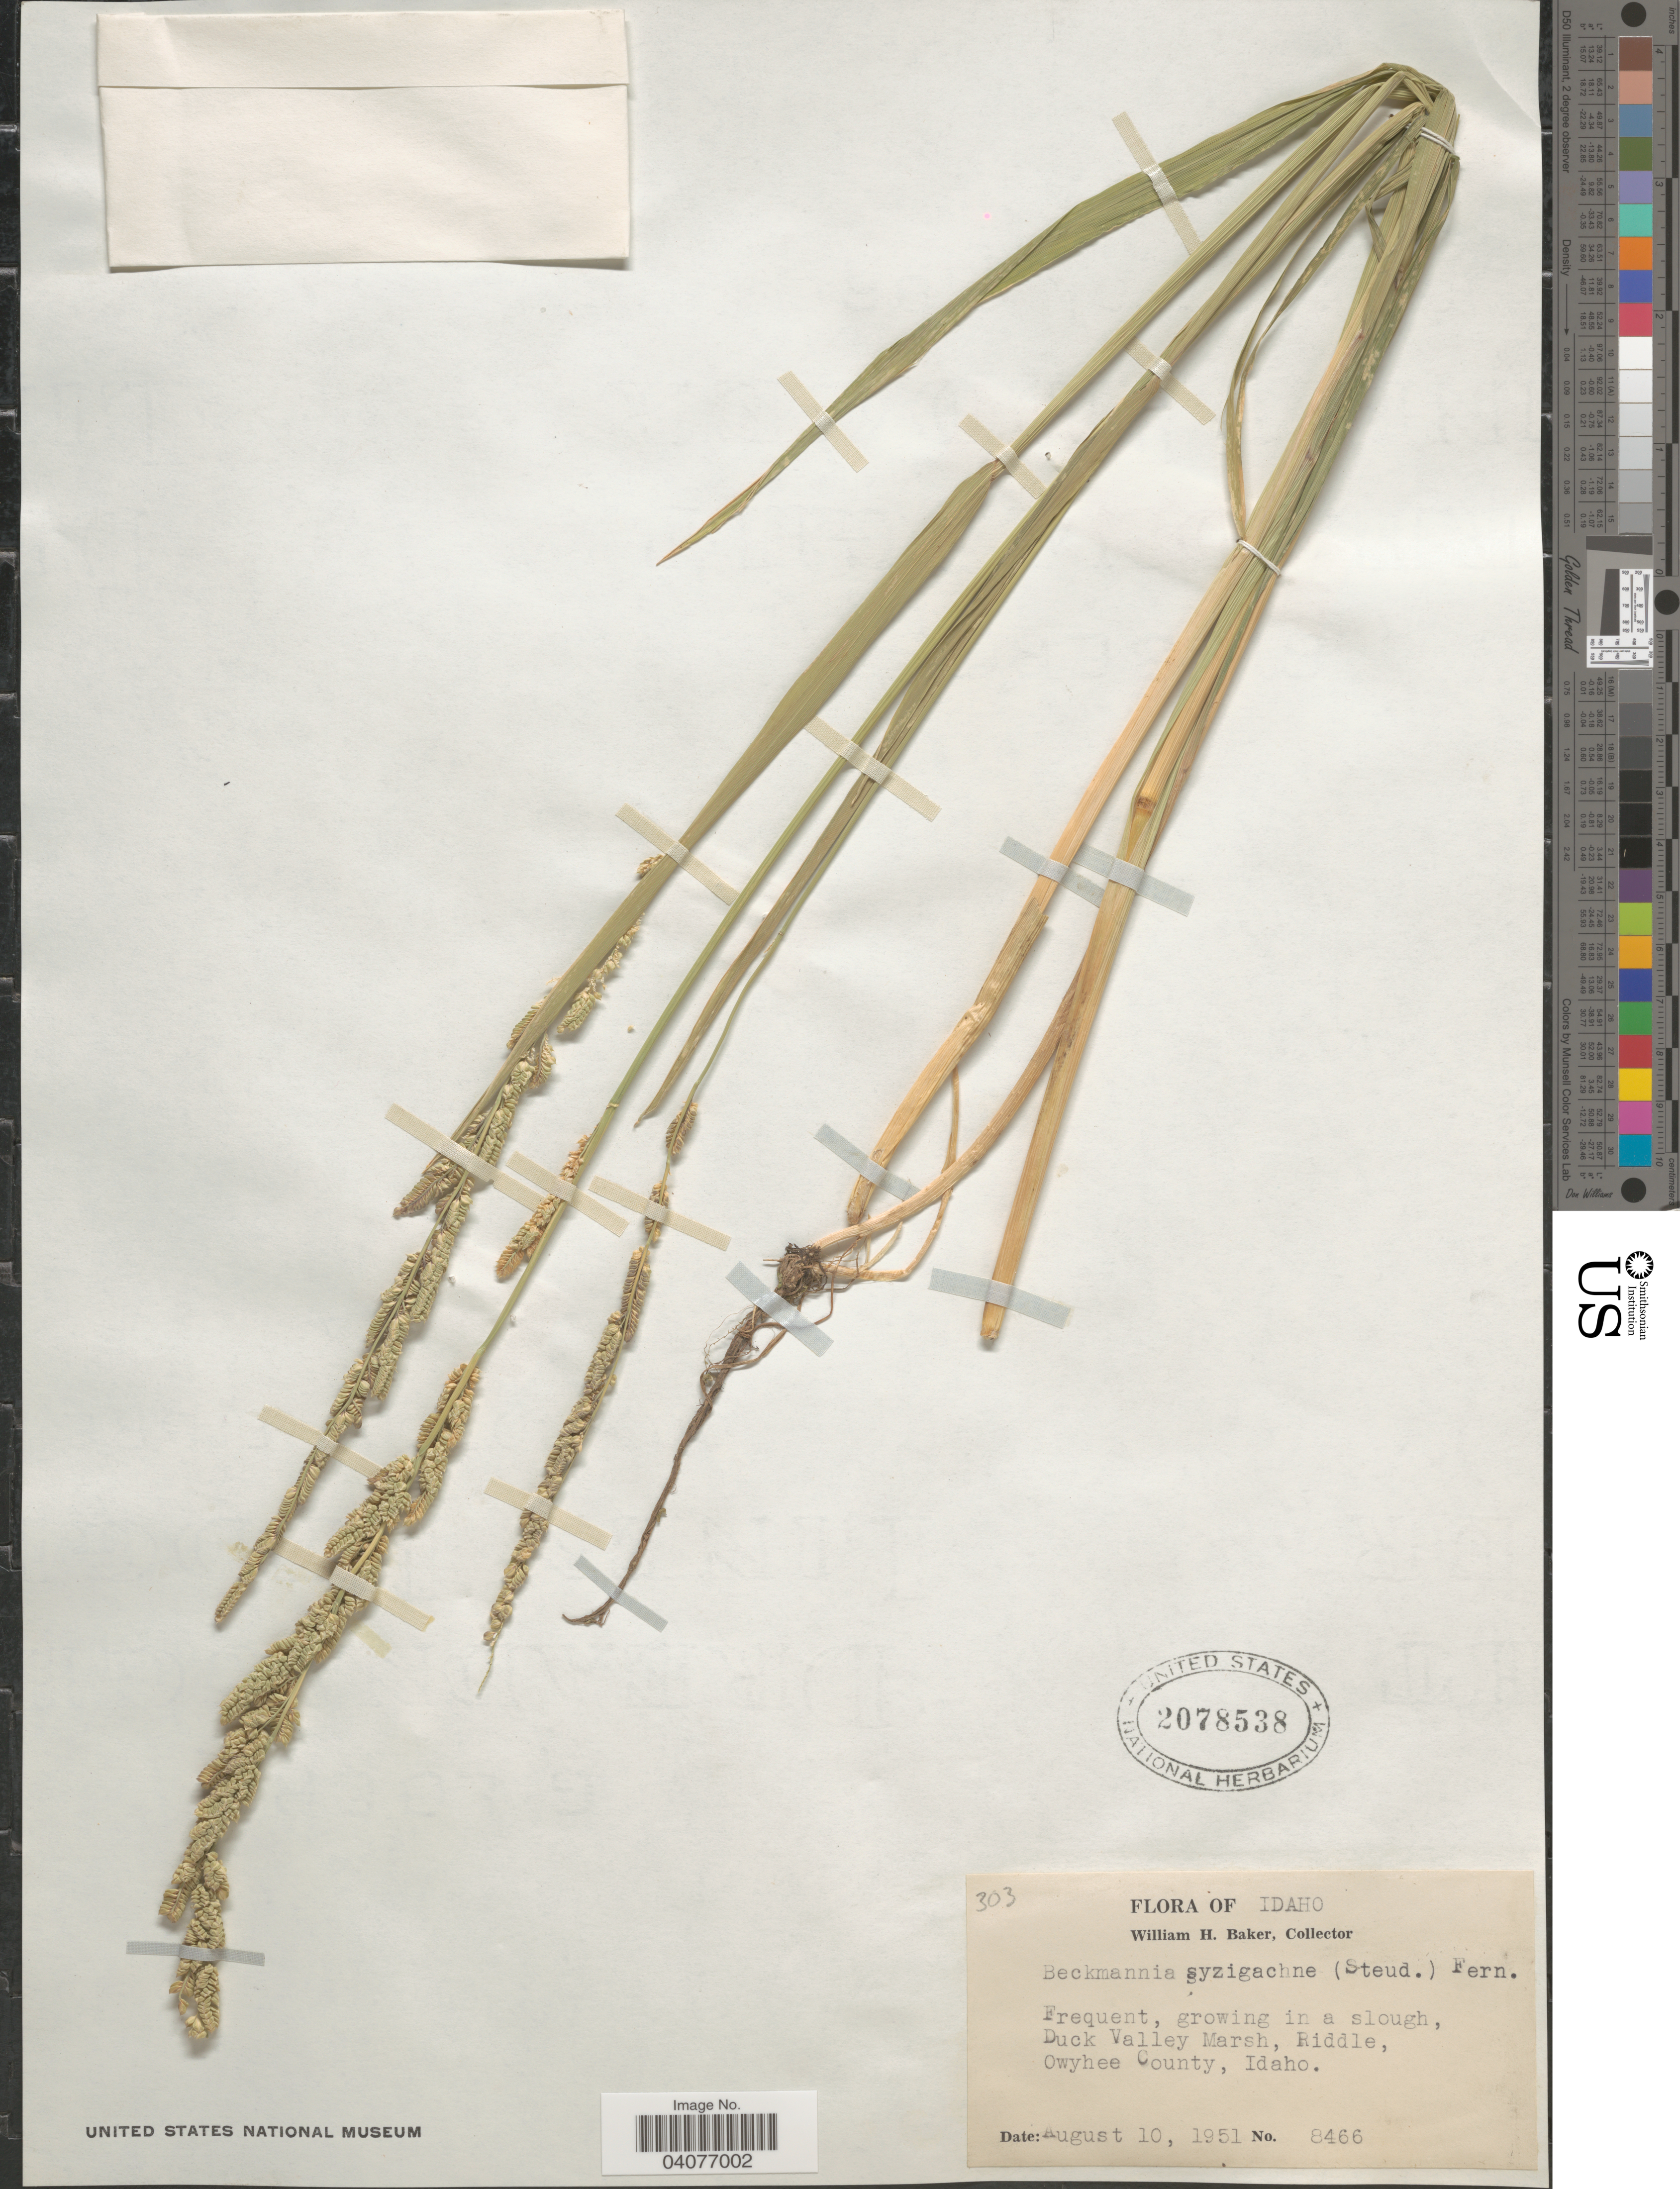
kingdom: Plantae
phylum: Tracheophyta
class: Liliopsida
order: Poales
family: Poaceae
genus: Beckmannia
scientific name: Beckmannia syzigachne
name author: (Steud.) Fernald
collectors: W. H. Baker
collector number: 8466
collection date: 1951-08-10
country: United States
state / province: Idaho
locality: Frequent, growing in a slough, Duck Valley Marsh, Riddle, Owyhee County.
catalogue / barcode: US 2078538